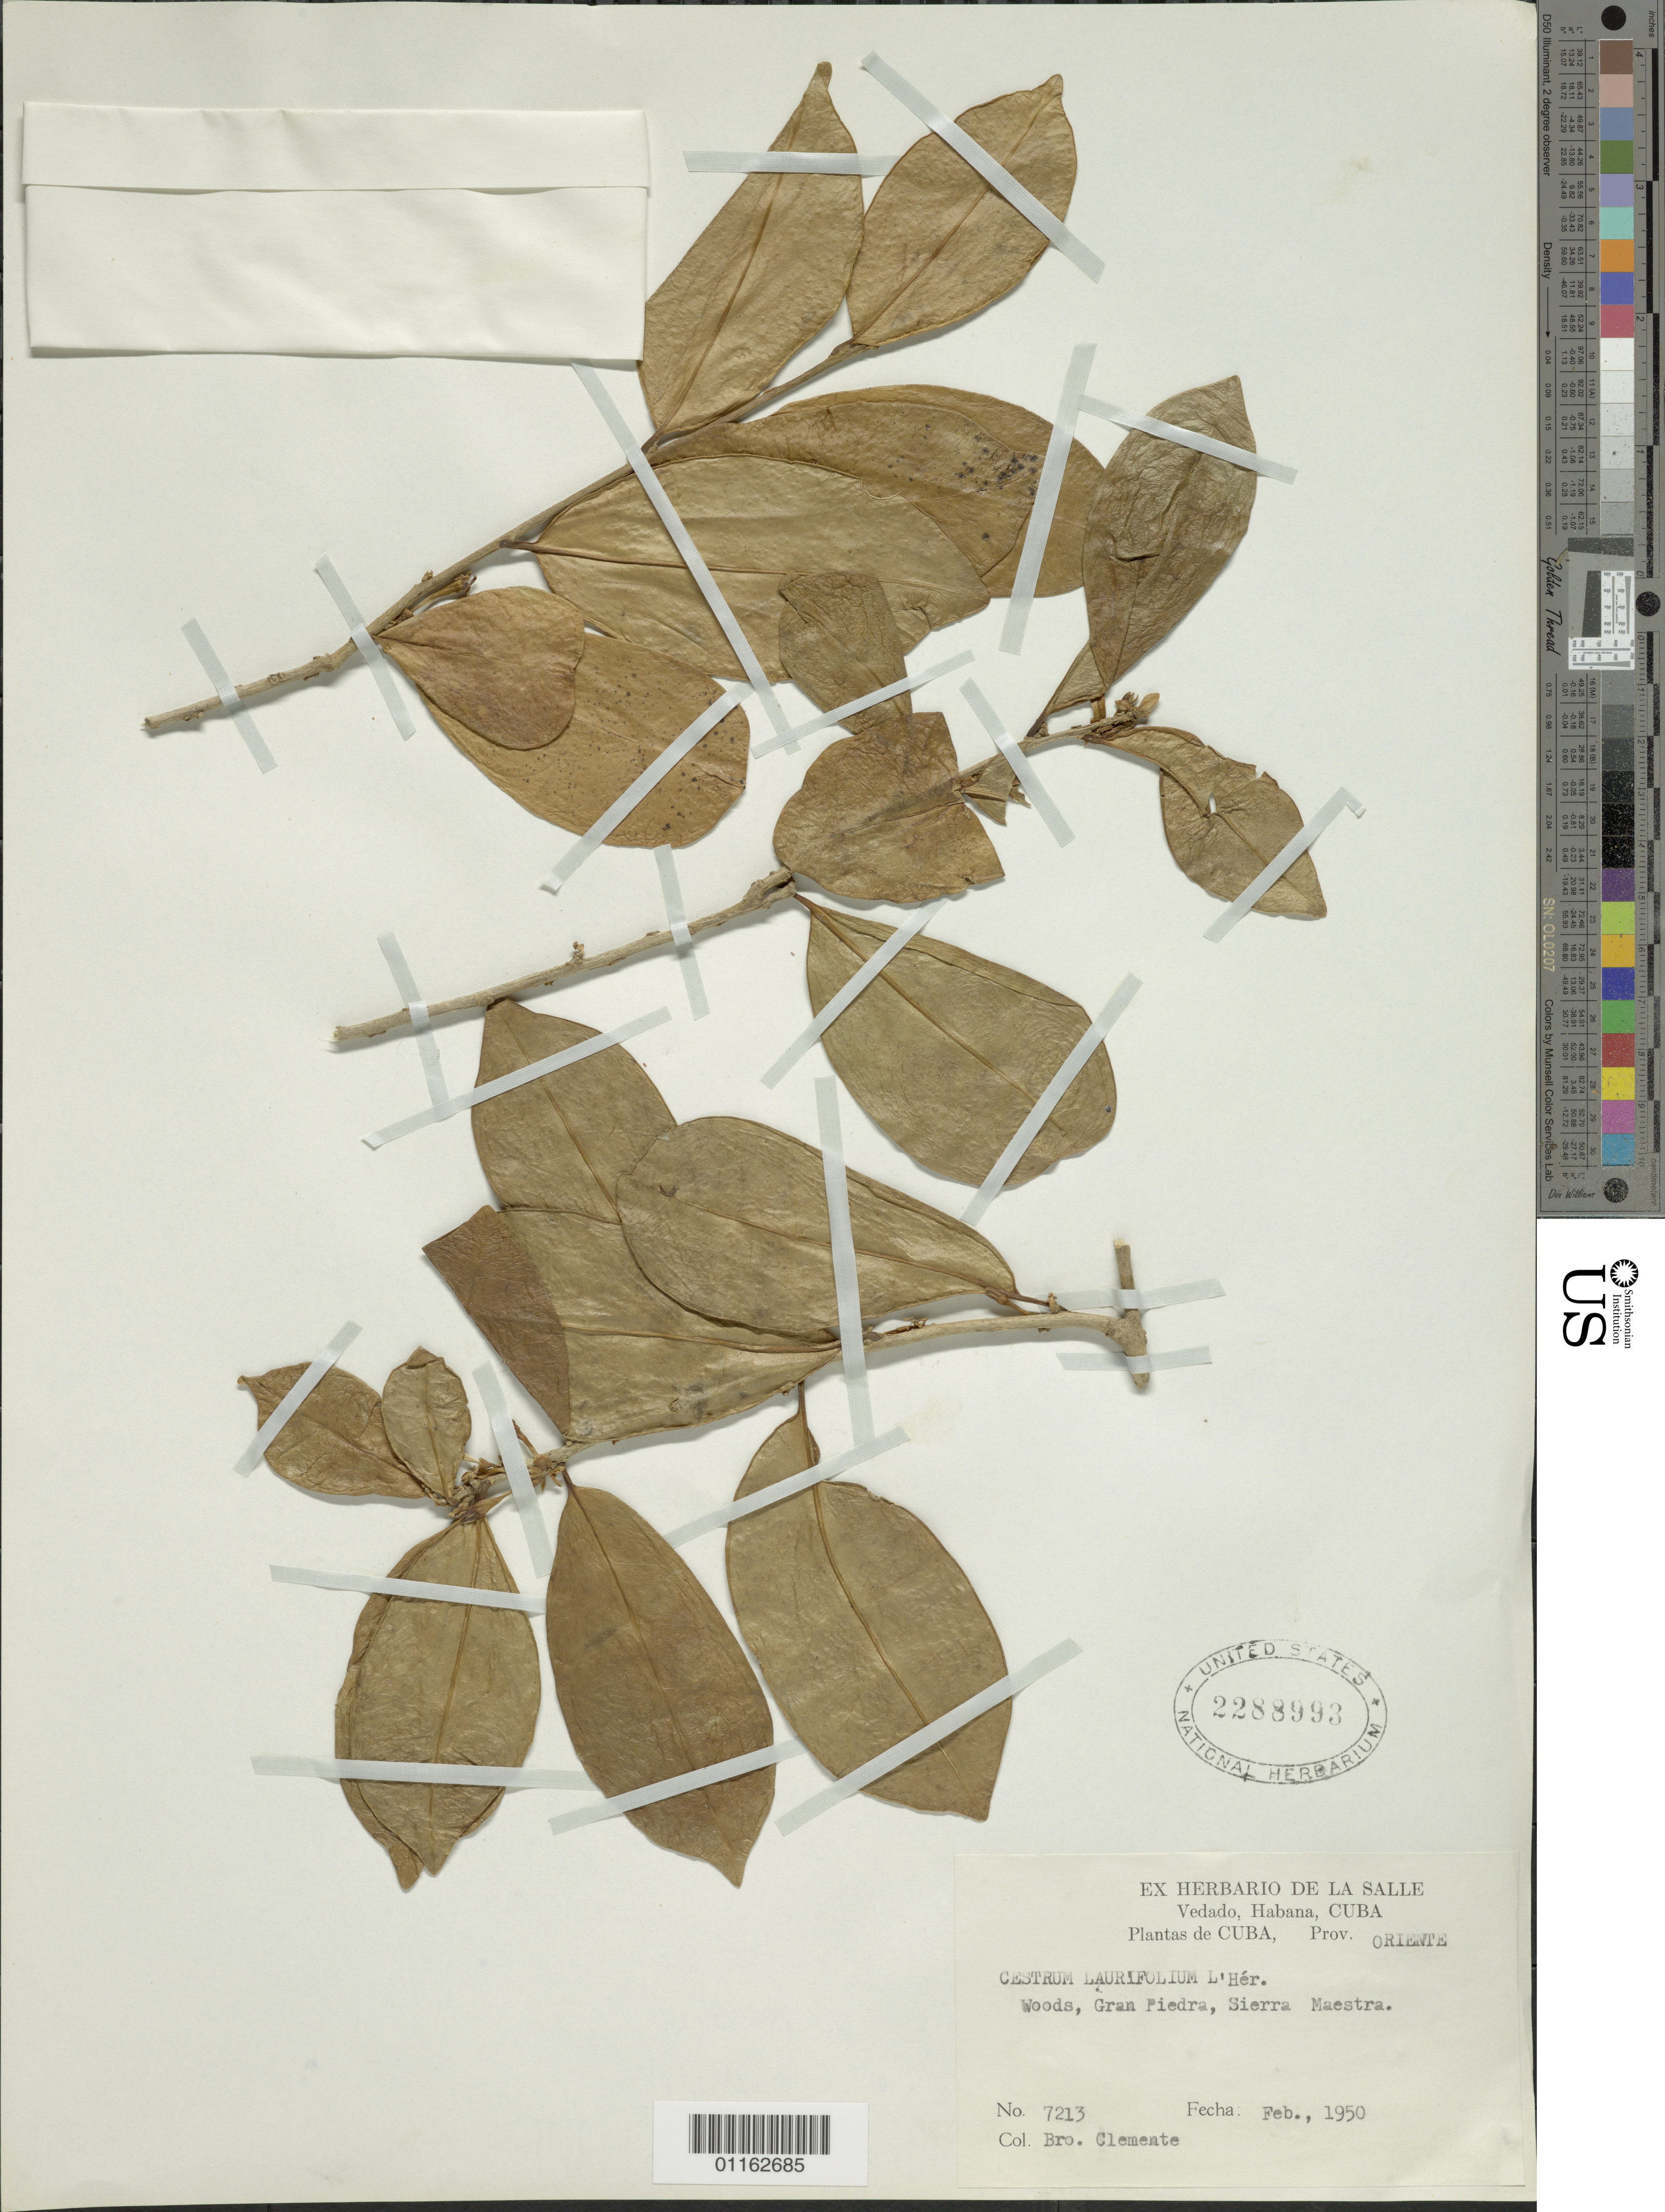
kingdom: Plantae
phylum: Tracheophyta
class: Magnoliopsida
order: Solanales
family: Solanaceae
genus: Cestrum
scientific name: Cestrum laurifolium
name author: L'Hér.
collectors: Bro. Clemente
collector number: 7213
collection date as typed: Feb 1950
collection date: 1950-02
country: Cuba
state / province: Oriente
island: Cuba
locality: woods, Gran Piedra, Sierra Maestra.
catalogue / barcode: US 2288993